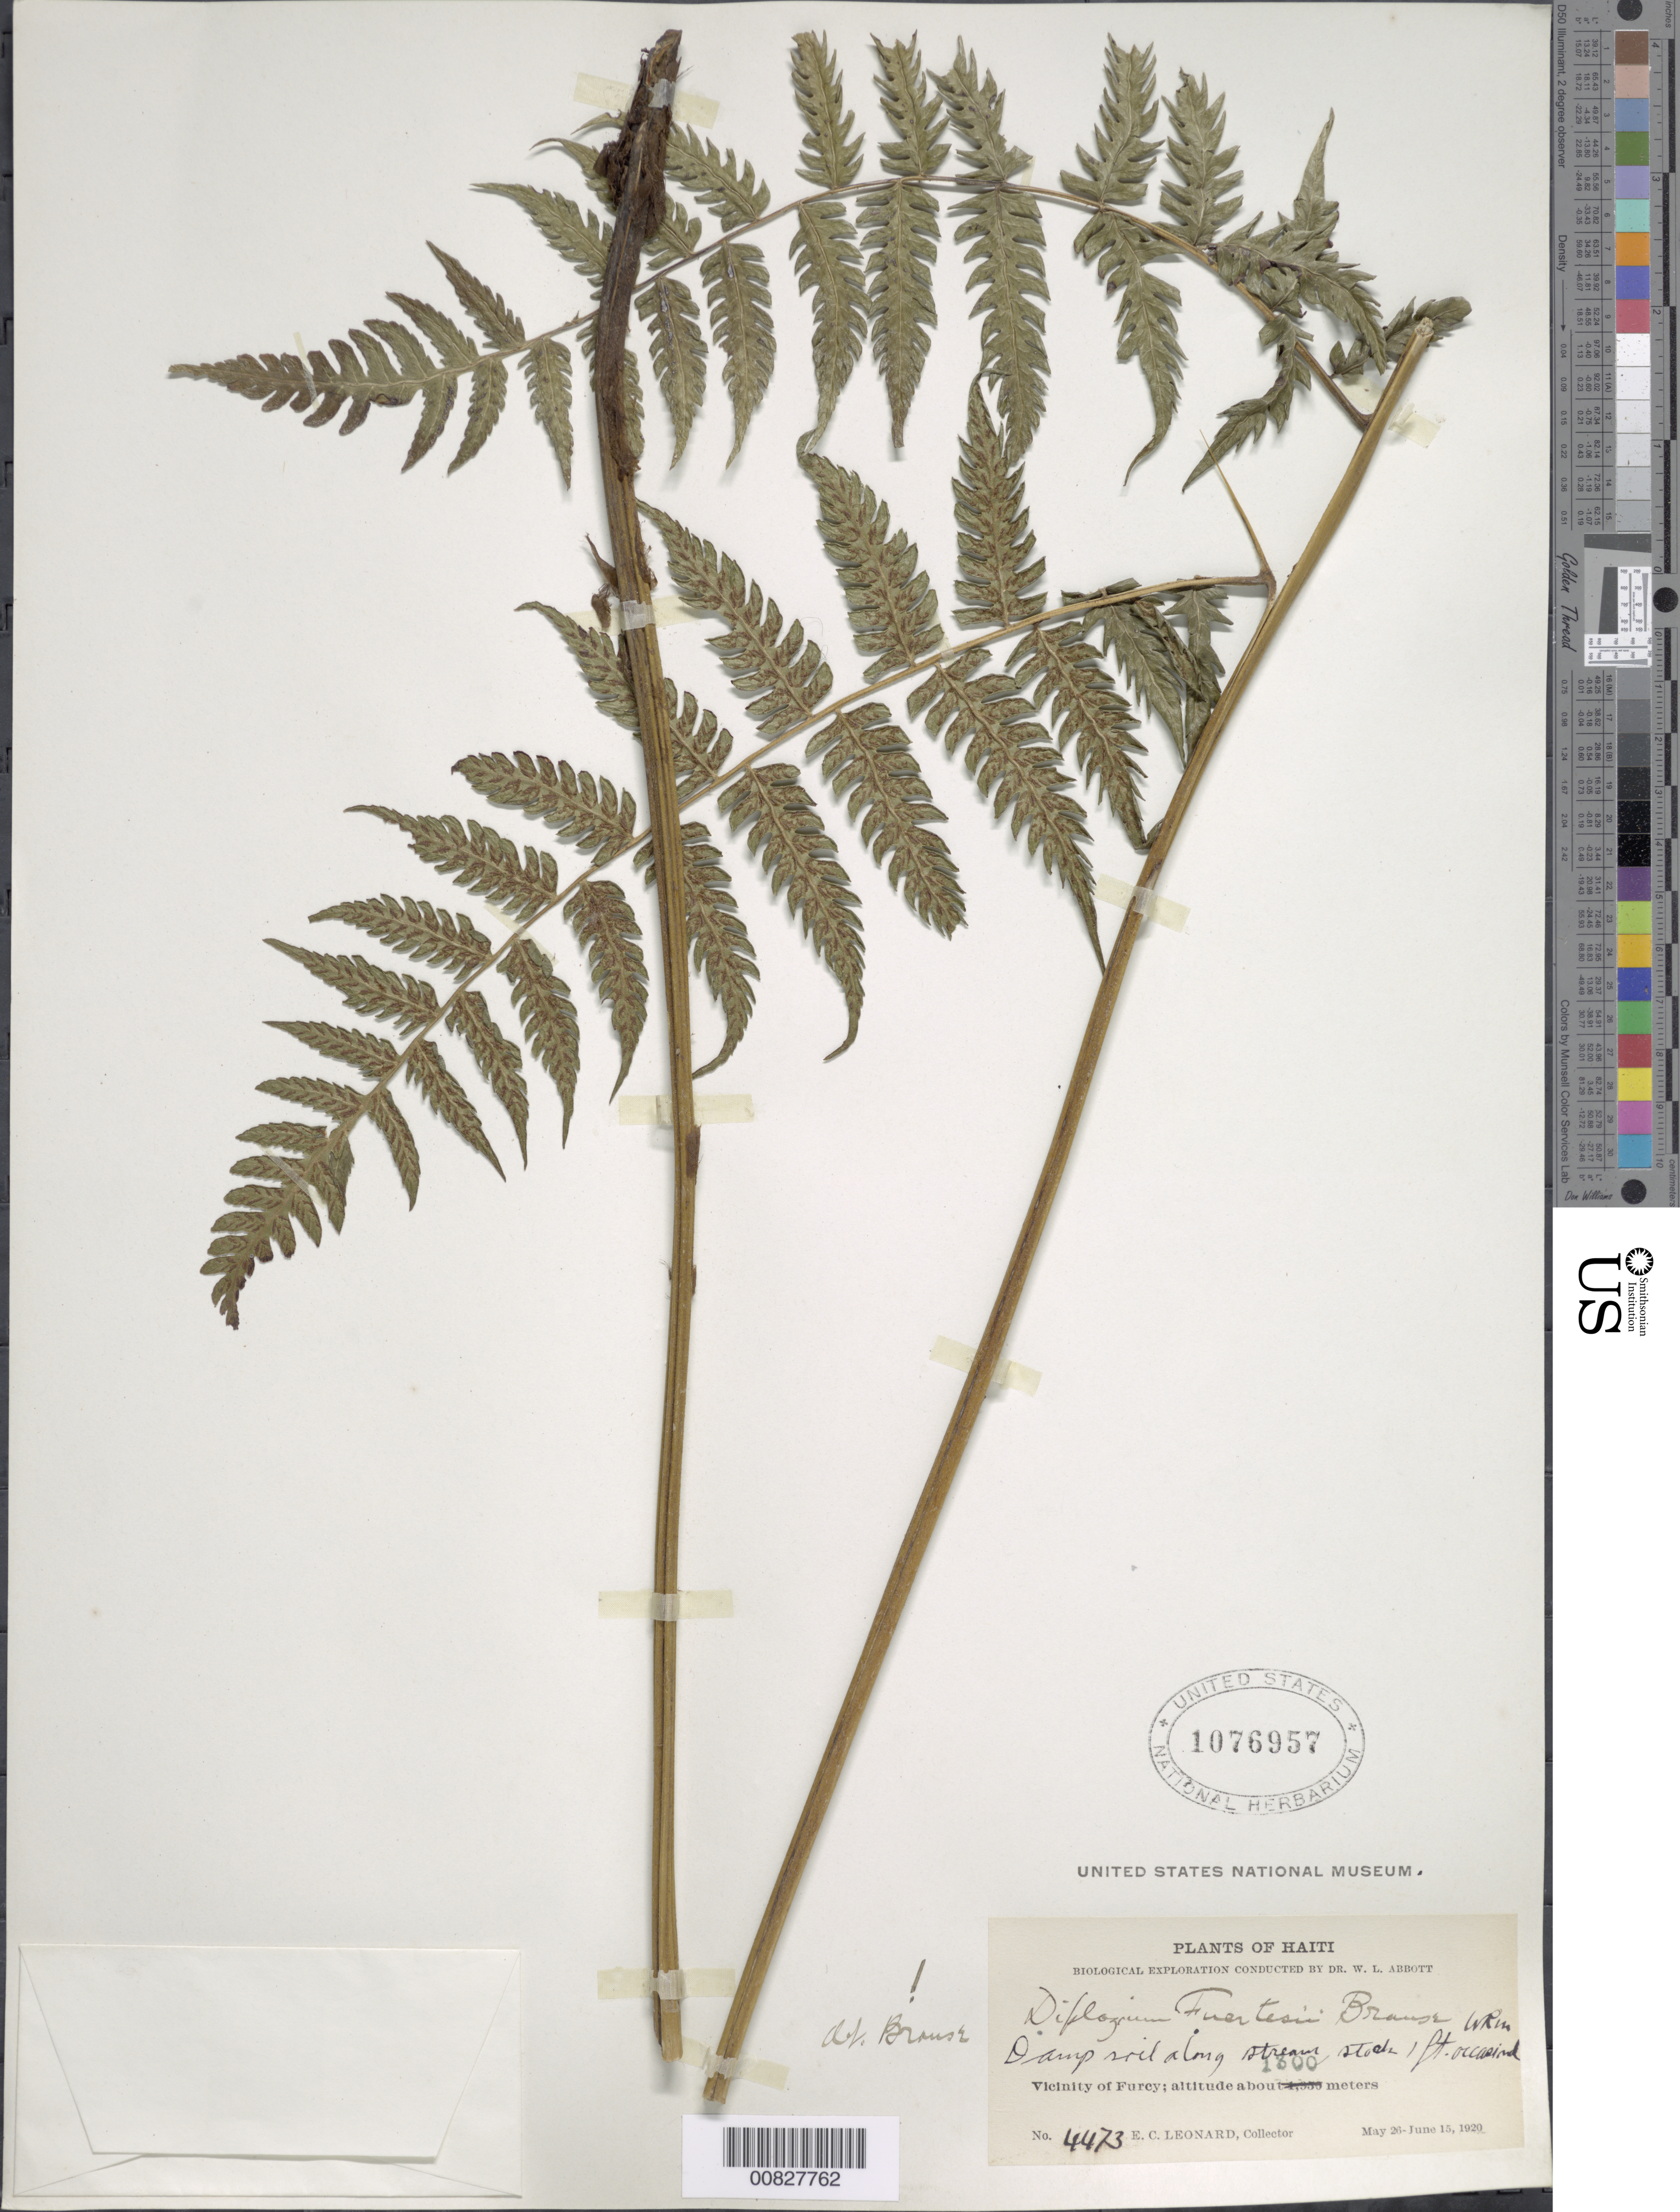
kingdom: Plantae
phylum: Tracheophyta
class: Polypodiopsida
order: Polypodiales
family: Athyriaceae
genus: Diplazium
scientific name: Diplazium fuertesii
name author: Brause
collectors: E. C. Leonard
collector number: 4473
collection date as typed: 26 May 1920 to 15 Jun 1920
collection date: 1920-05-26/1920-06-15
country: Haiti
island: Hispaniola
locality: Furcy vicinity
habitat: Damp soil along stream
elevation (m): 1300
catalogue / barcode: US 1076957